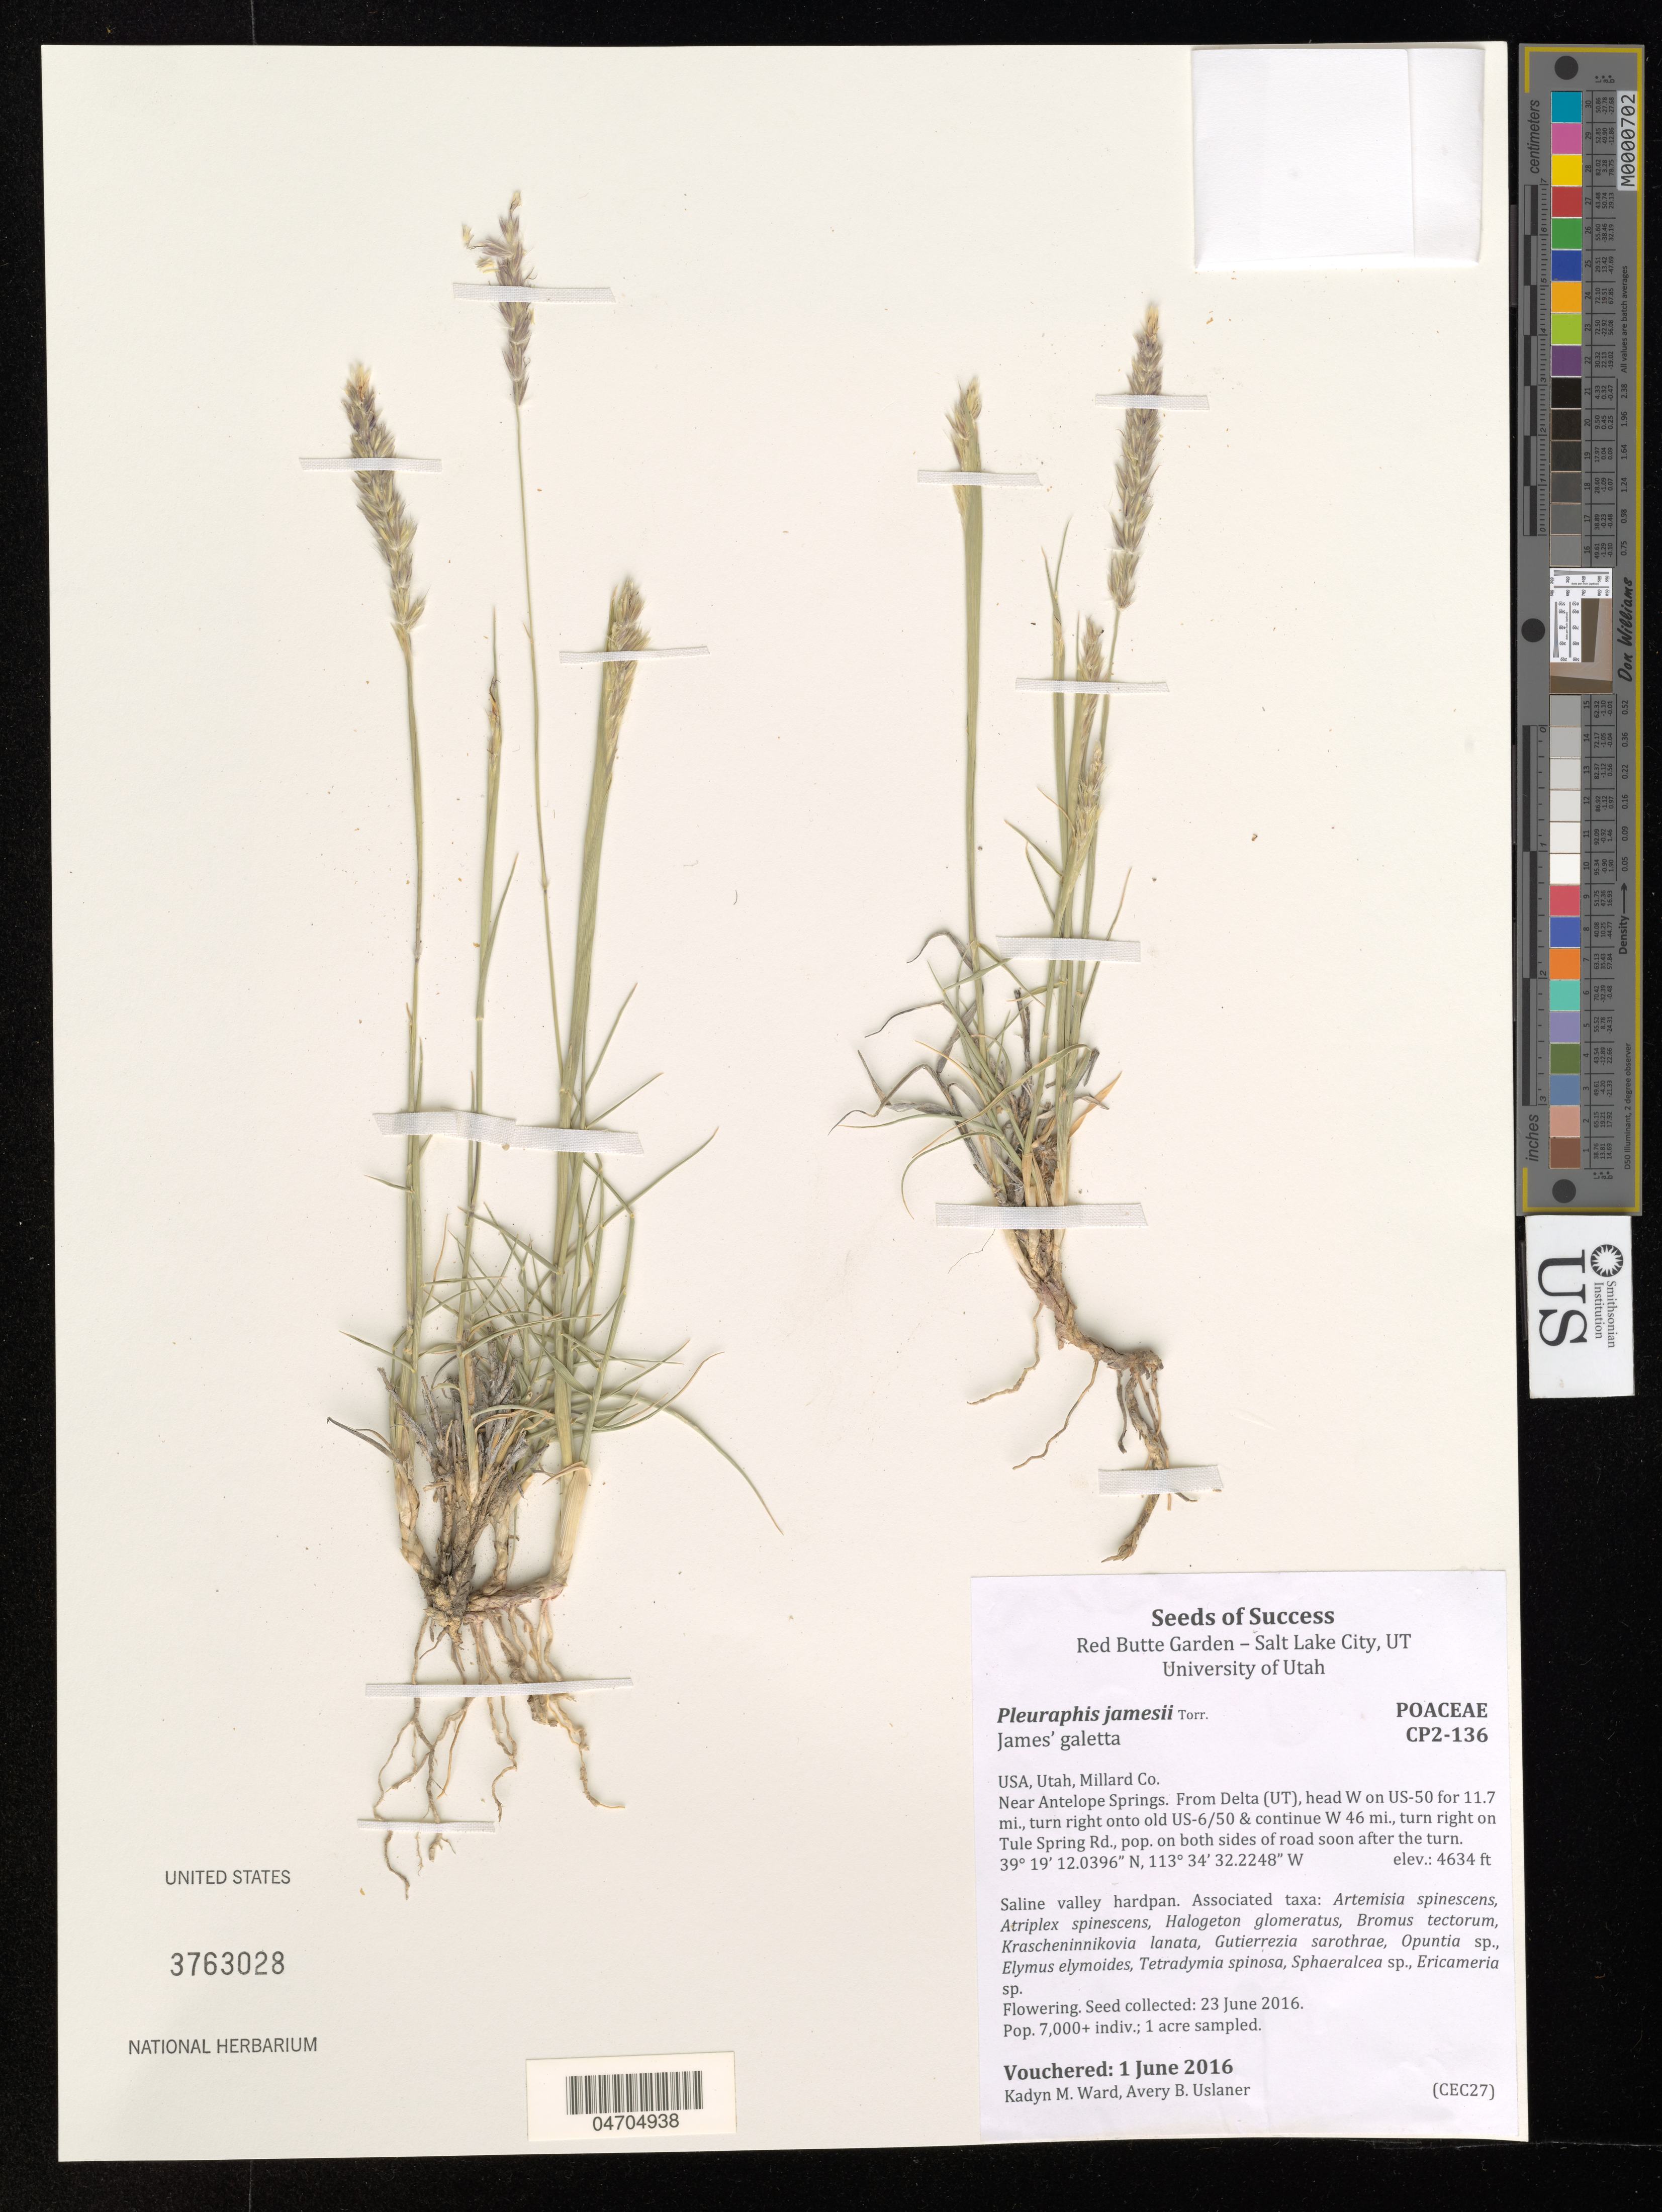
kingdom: Plantae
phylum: Tracheophyta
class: Liliopsida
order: Poales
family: Poaceae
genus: Pleuraphis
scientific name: Pleuraphis jamesii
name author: Torr.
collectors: K. Ward & A. Uslaner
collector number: CP2-136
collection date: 2016-06-23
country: United States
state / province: Utah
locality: Millard Co. Near Antelope Springs. From Delta (UT), head W on US-50 for 11.7 mi., turn right onto old US-6/50 & continue W 46 mi., turn right on Tule Spring Rd., pop. on both sides of road soon after the turn.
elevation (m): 1412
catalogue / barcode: US 3763028